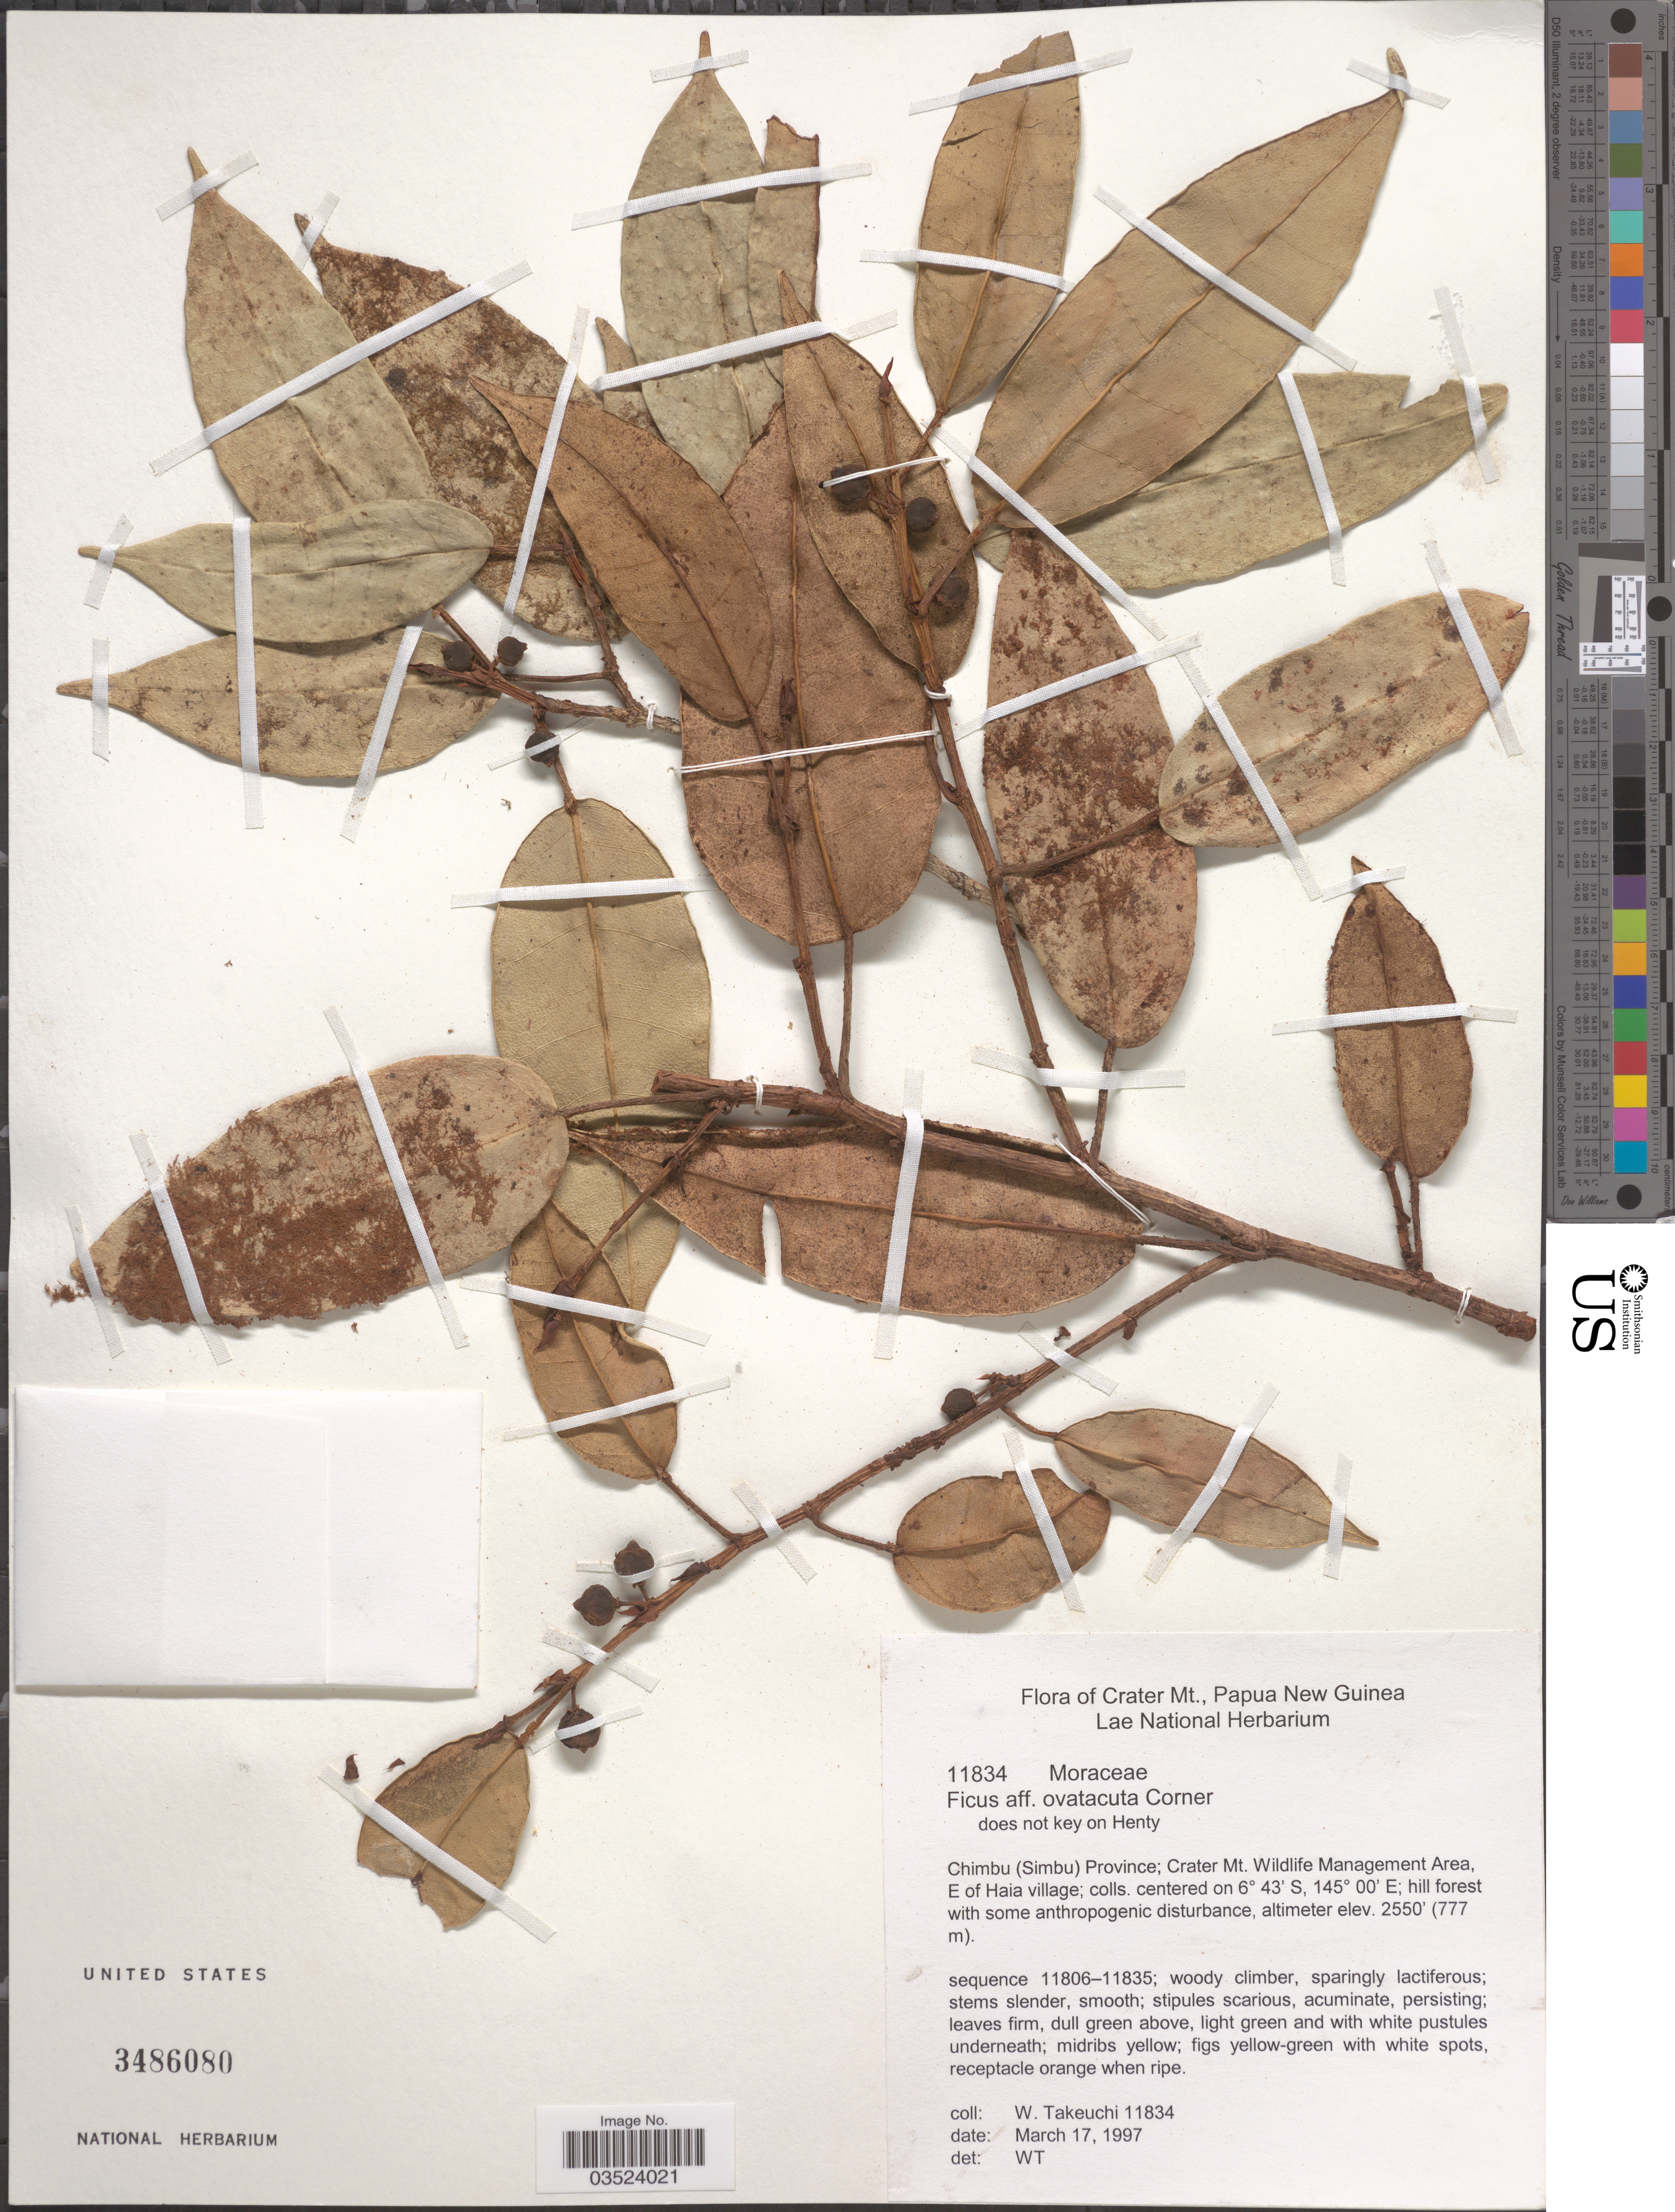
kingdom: Plantae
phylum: Tracheophyta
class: Magnoliopsida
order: Rosales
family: Moraceae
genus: Ficus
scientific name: Ficus ovatacuta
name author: Corner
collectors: W. Takeuchi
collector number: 11834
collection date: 1997-03-17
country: Papua New Guinea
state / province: Chimbu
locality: (Simbu); Crater Mt. Wildlife Management Area, E of Haia village.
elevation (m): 777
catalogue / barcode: US 3486080